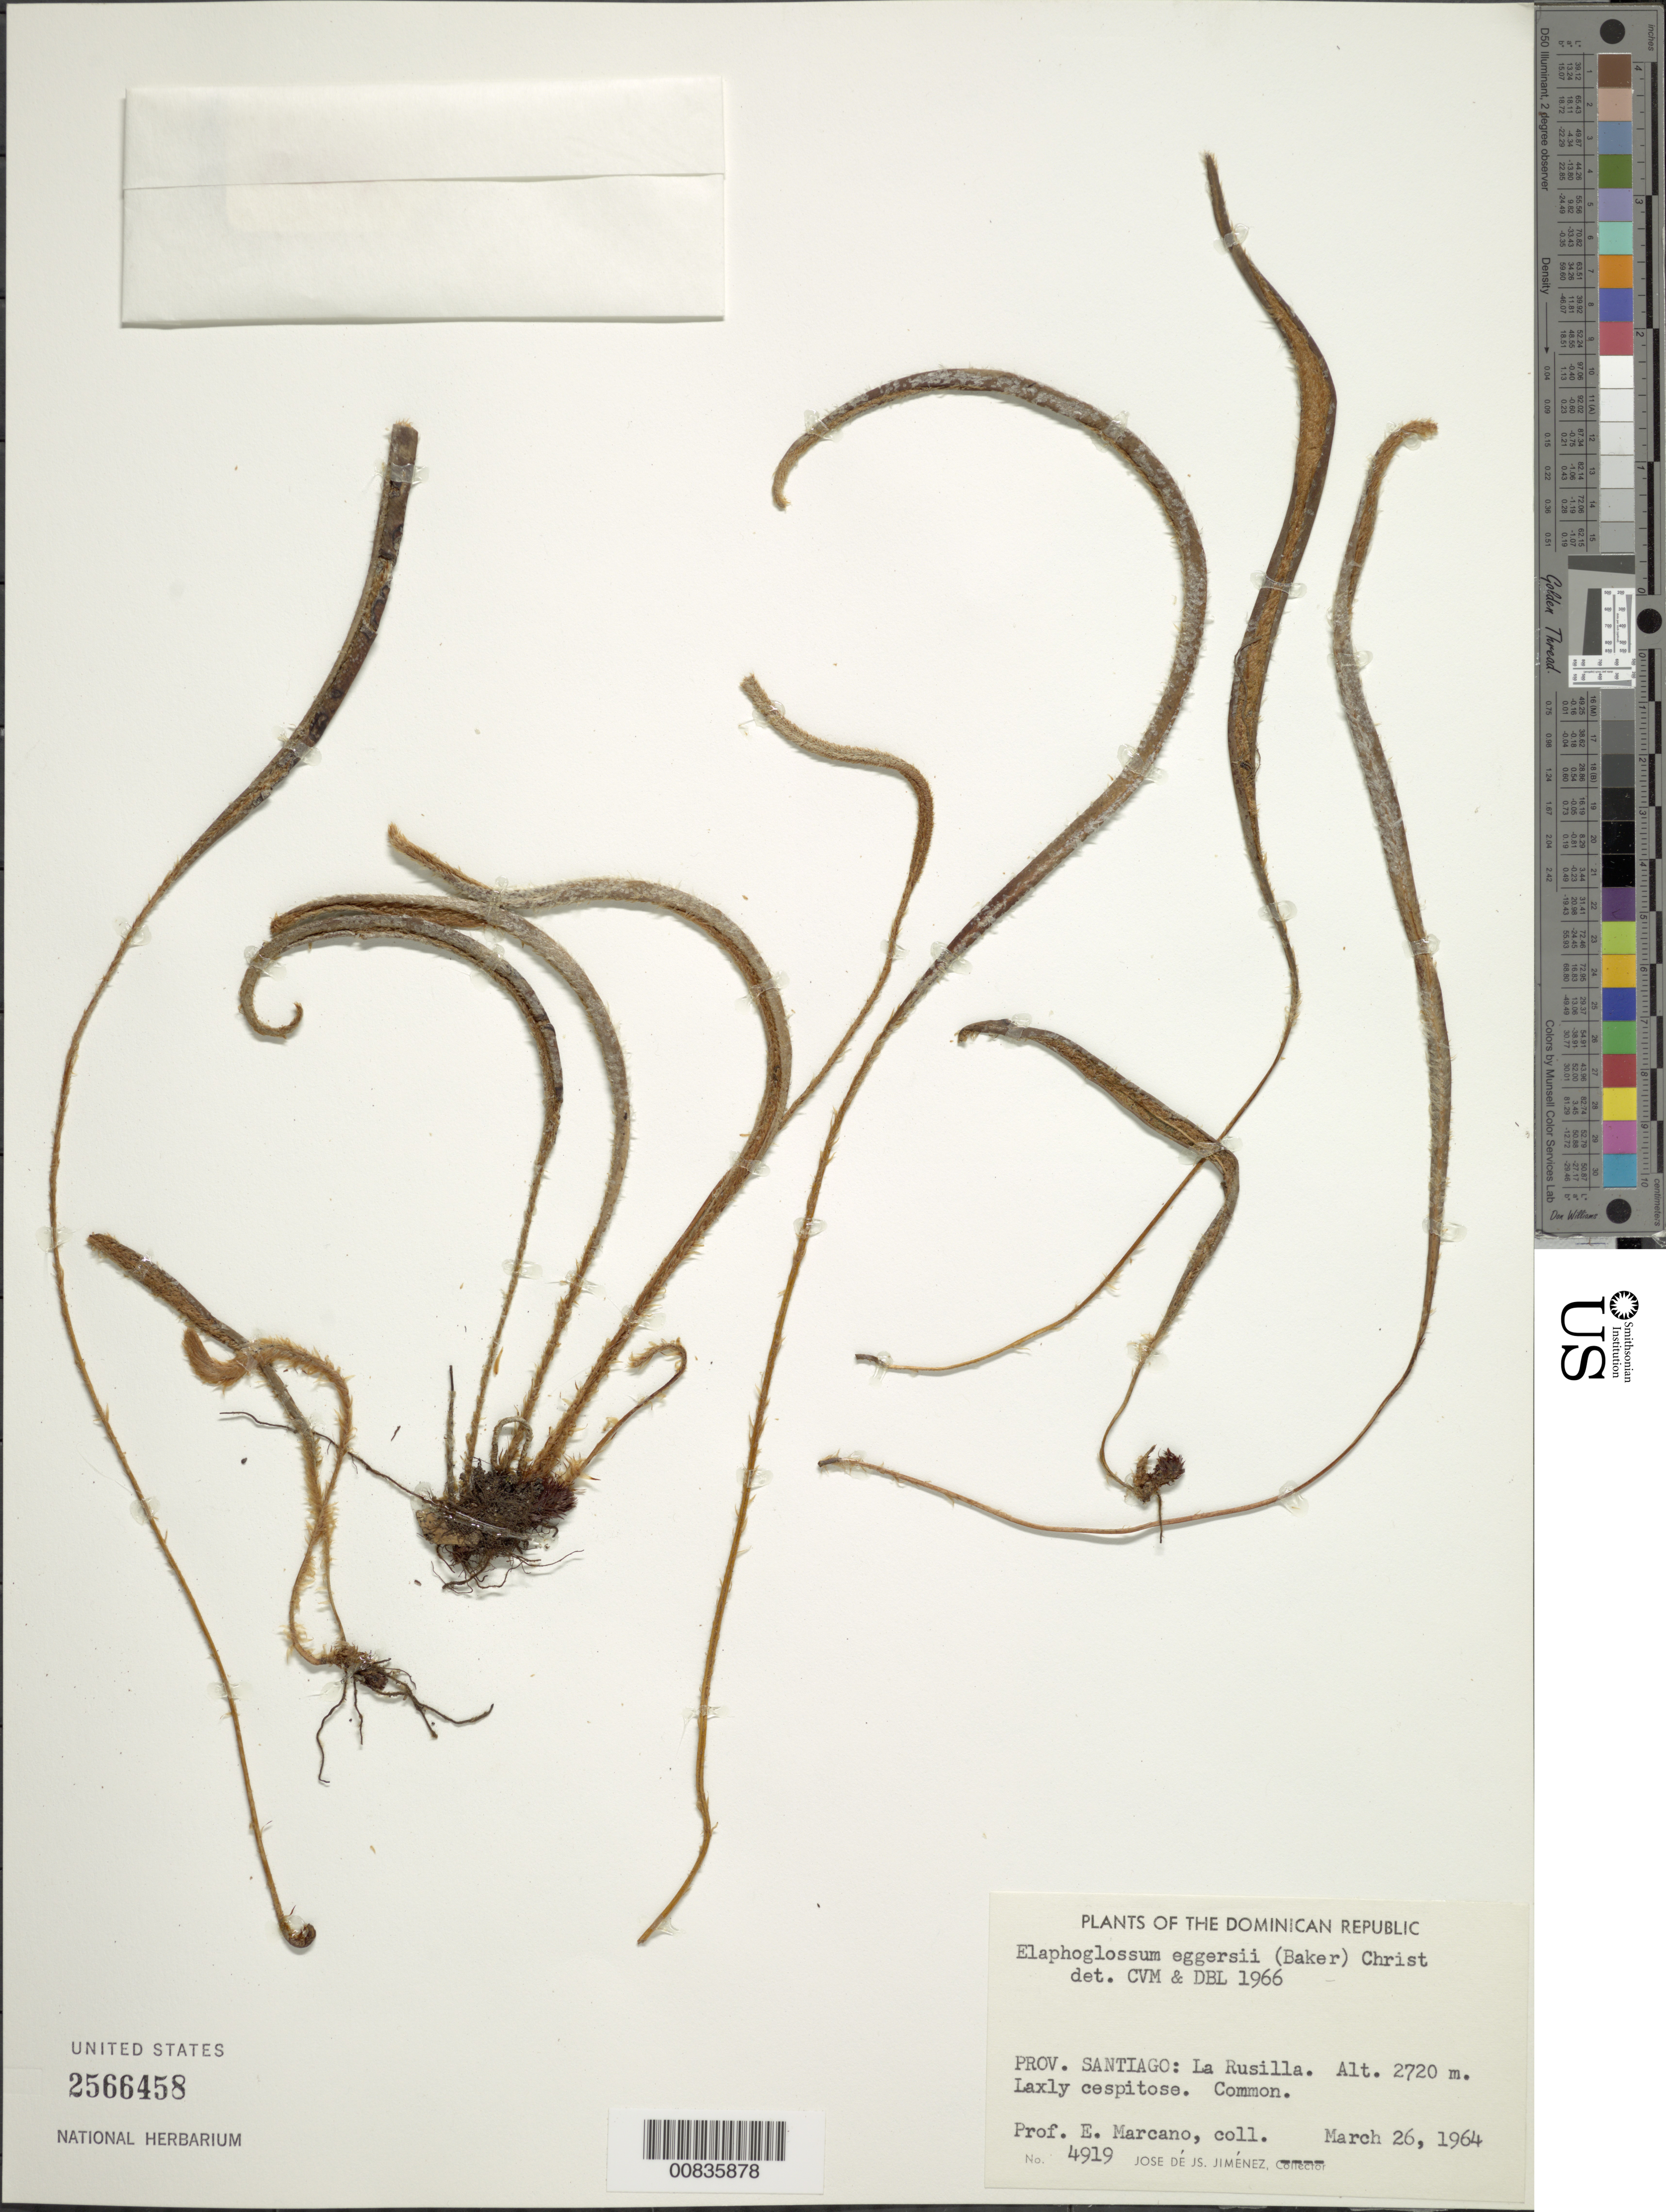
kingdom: Plantae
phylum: Tracheophyta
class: Polypodiopsida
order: Polypodiales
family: Dryopteridaceae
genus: Elaphoglossum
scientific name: Elaphoglossum eggersii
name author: (Baker) Christ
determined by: Morton, C. V.; Lellinger, D. B.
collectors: E. J. Marcano F. & J. J. Jiménez Almonte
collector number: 4919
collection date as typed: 26 Mar 1964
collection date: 1964-03-26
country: Dominican Republic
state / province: Santiago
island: Hispaniola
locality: La rusilla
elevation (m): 2720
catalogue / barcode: US 2566458